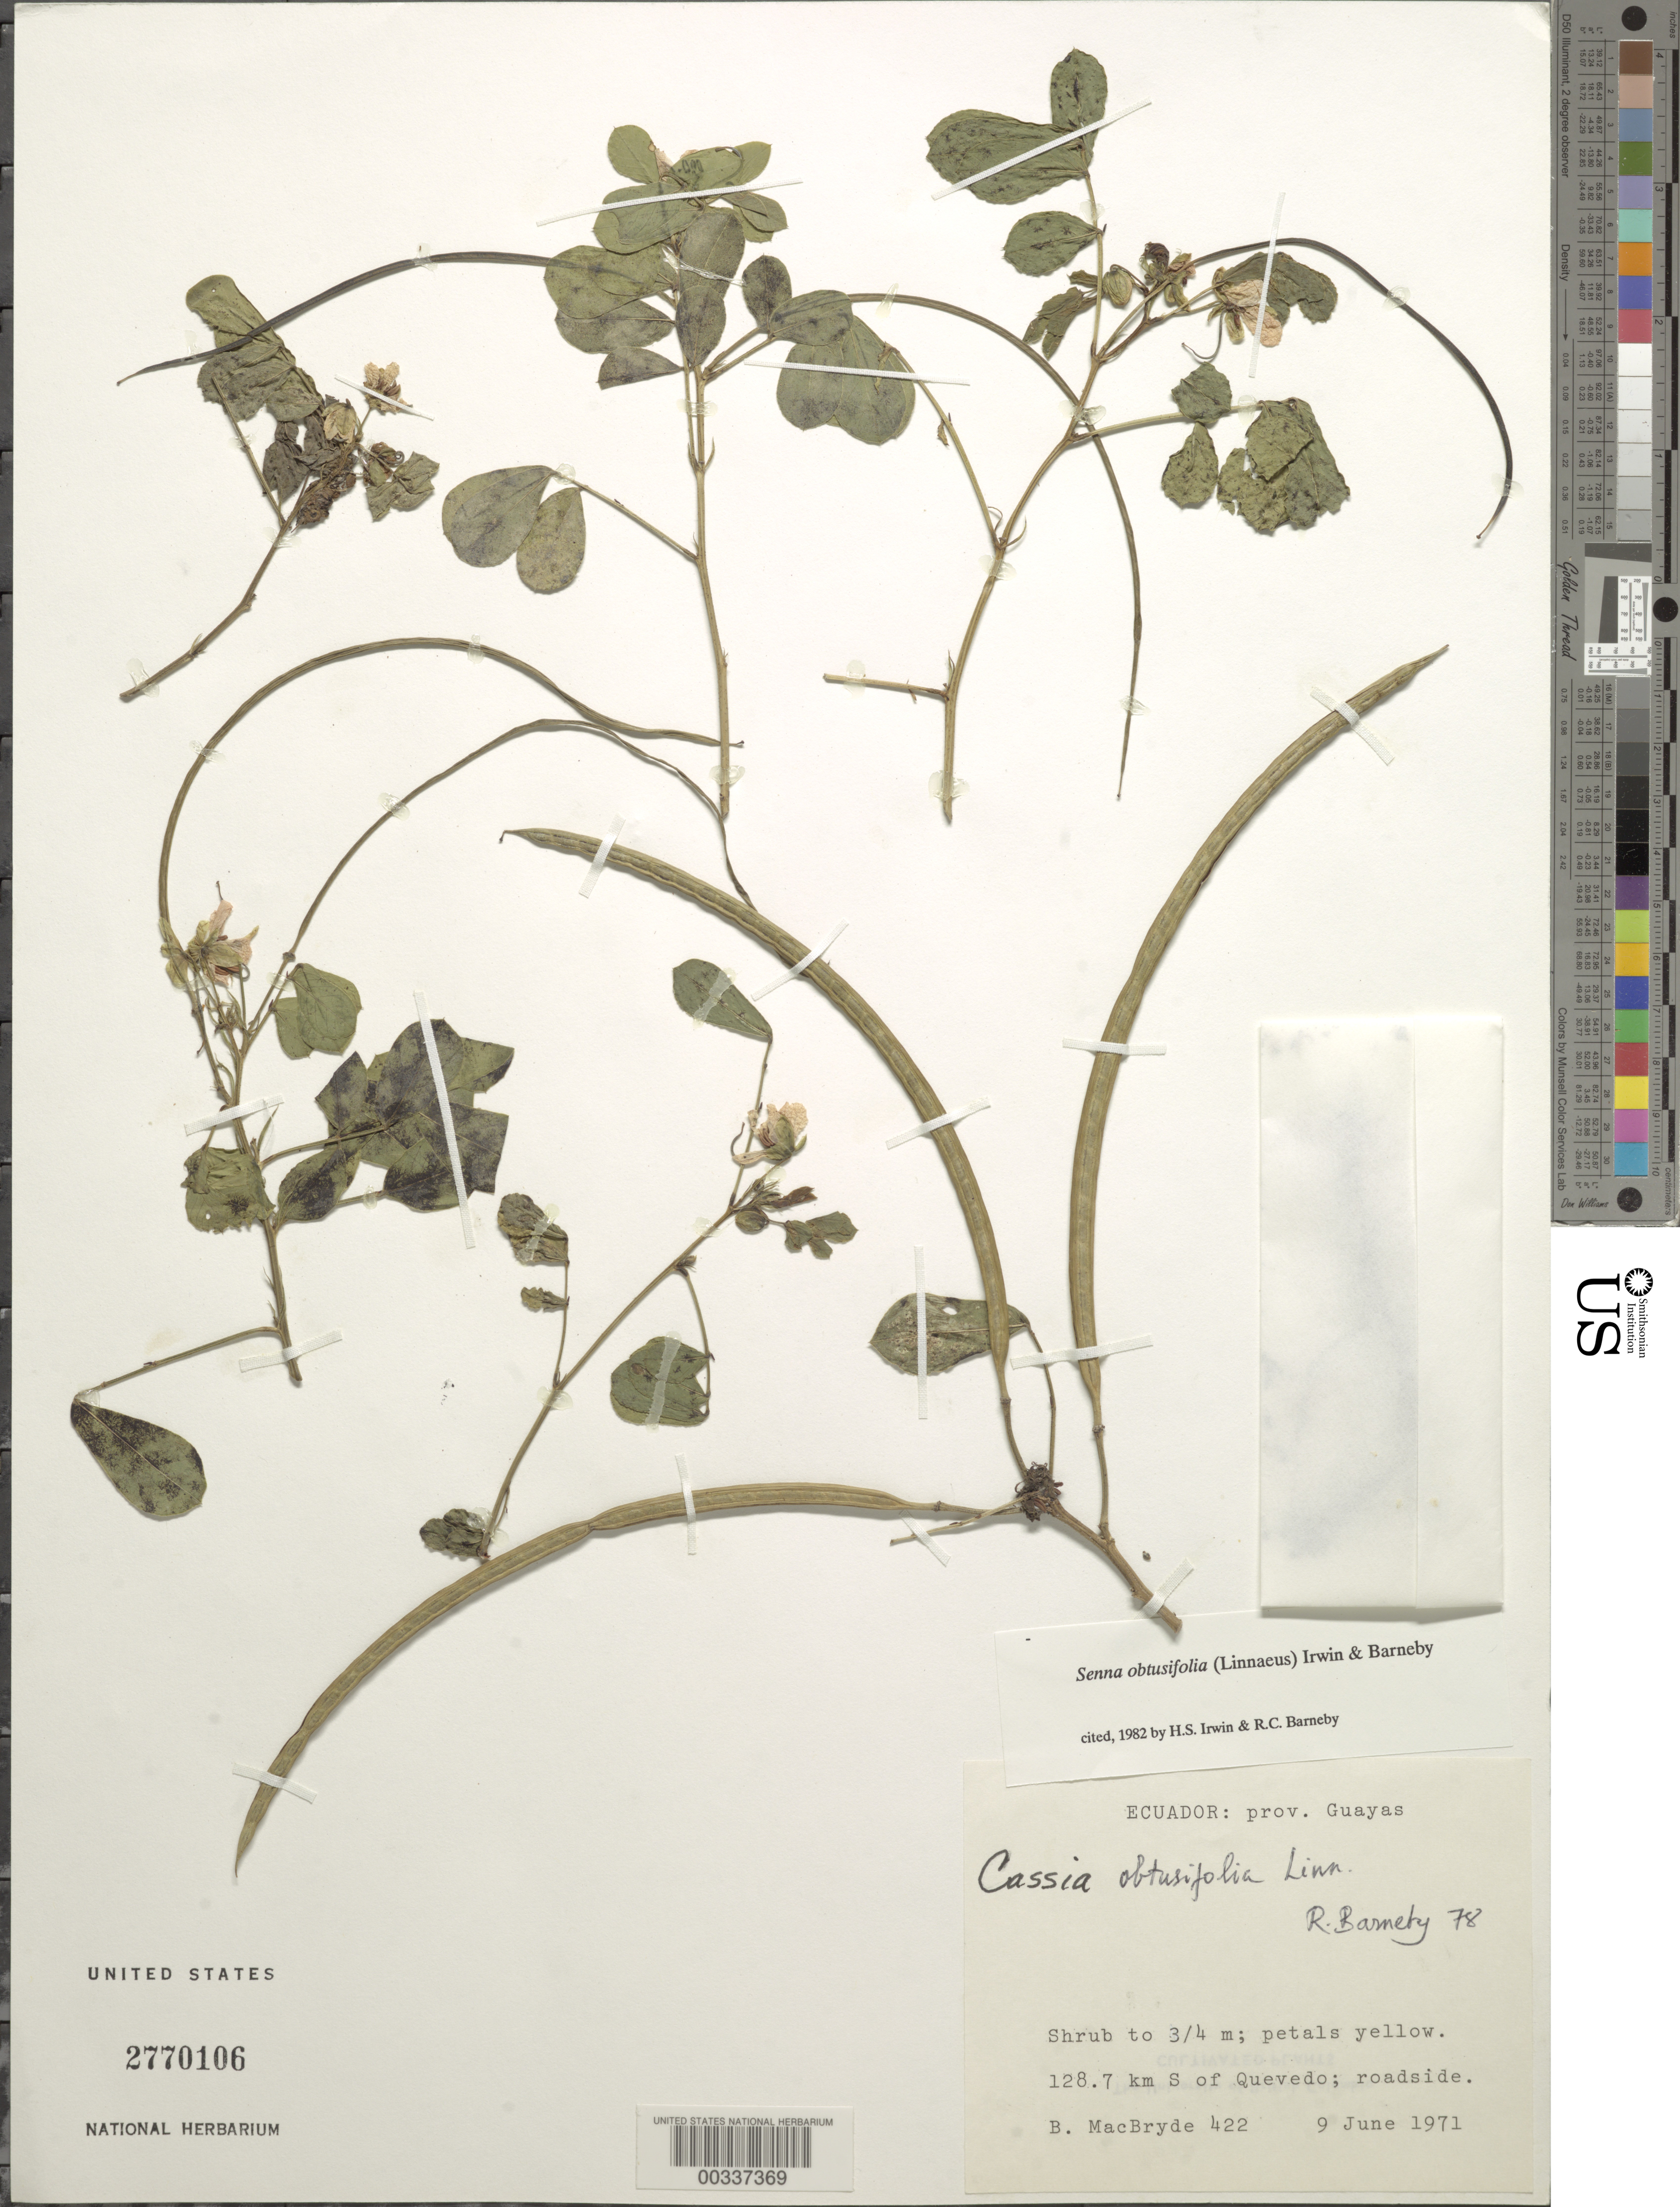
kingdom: Plantae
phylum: Tracheophyta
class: Magnoliopsida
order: Fabales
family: Fabaceae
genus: Senna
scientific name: Senna obtusifolia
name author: (L.) H.S. Irwin & Barneby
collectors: B. MacBryde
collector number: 422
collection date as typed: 09 Jun 1971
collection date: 1971-06-09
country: Ecuador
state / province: Guayas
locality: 128.7 km S of Quevedo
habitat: Roadside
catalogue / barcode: US 2770106